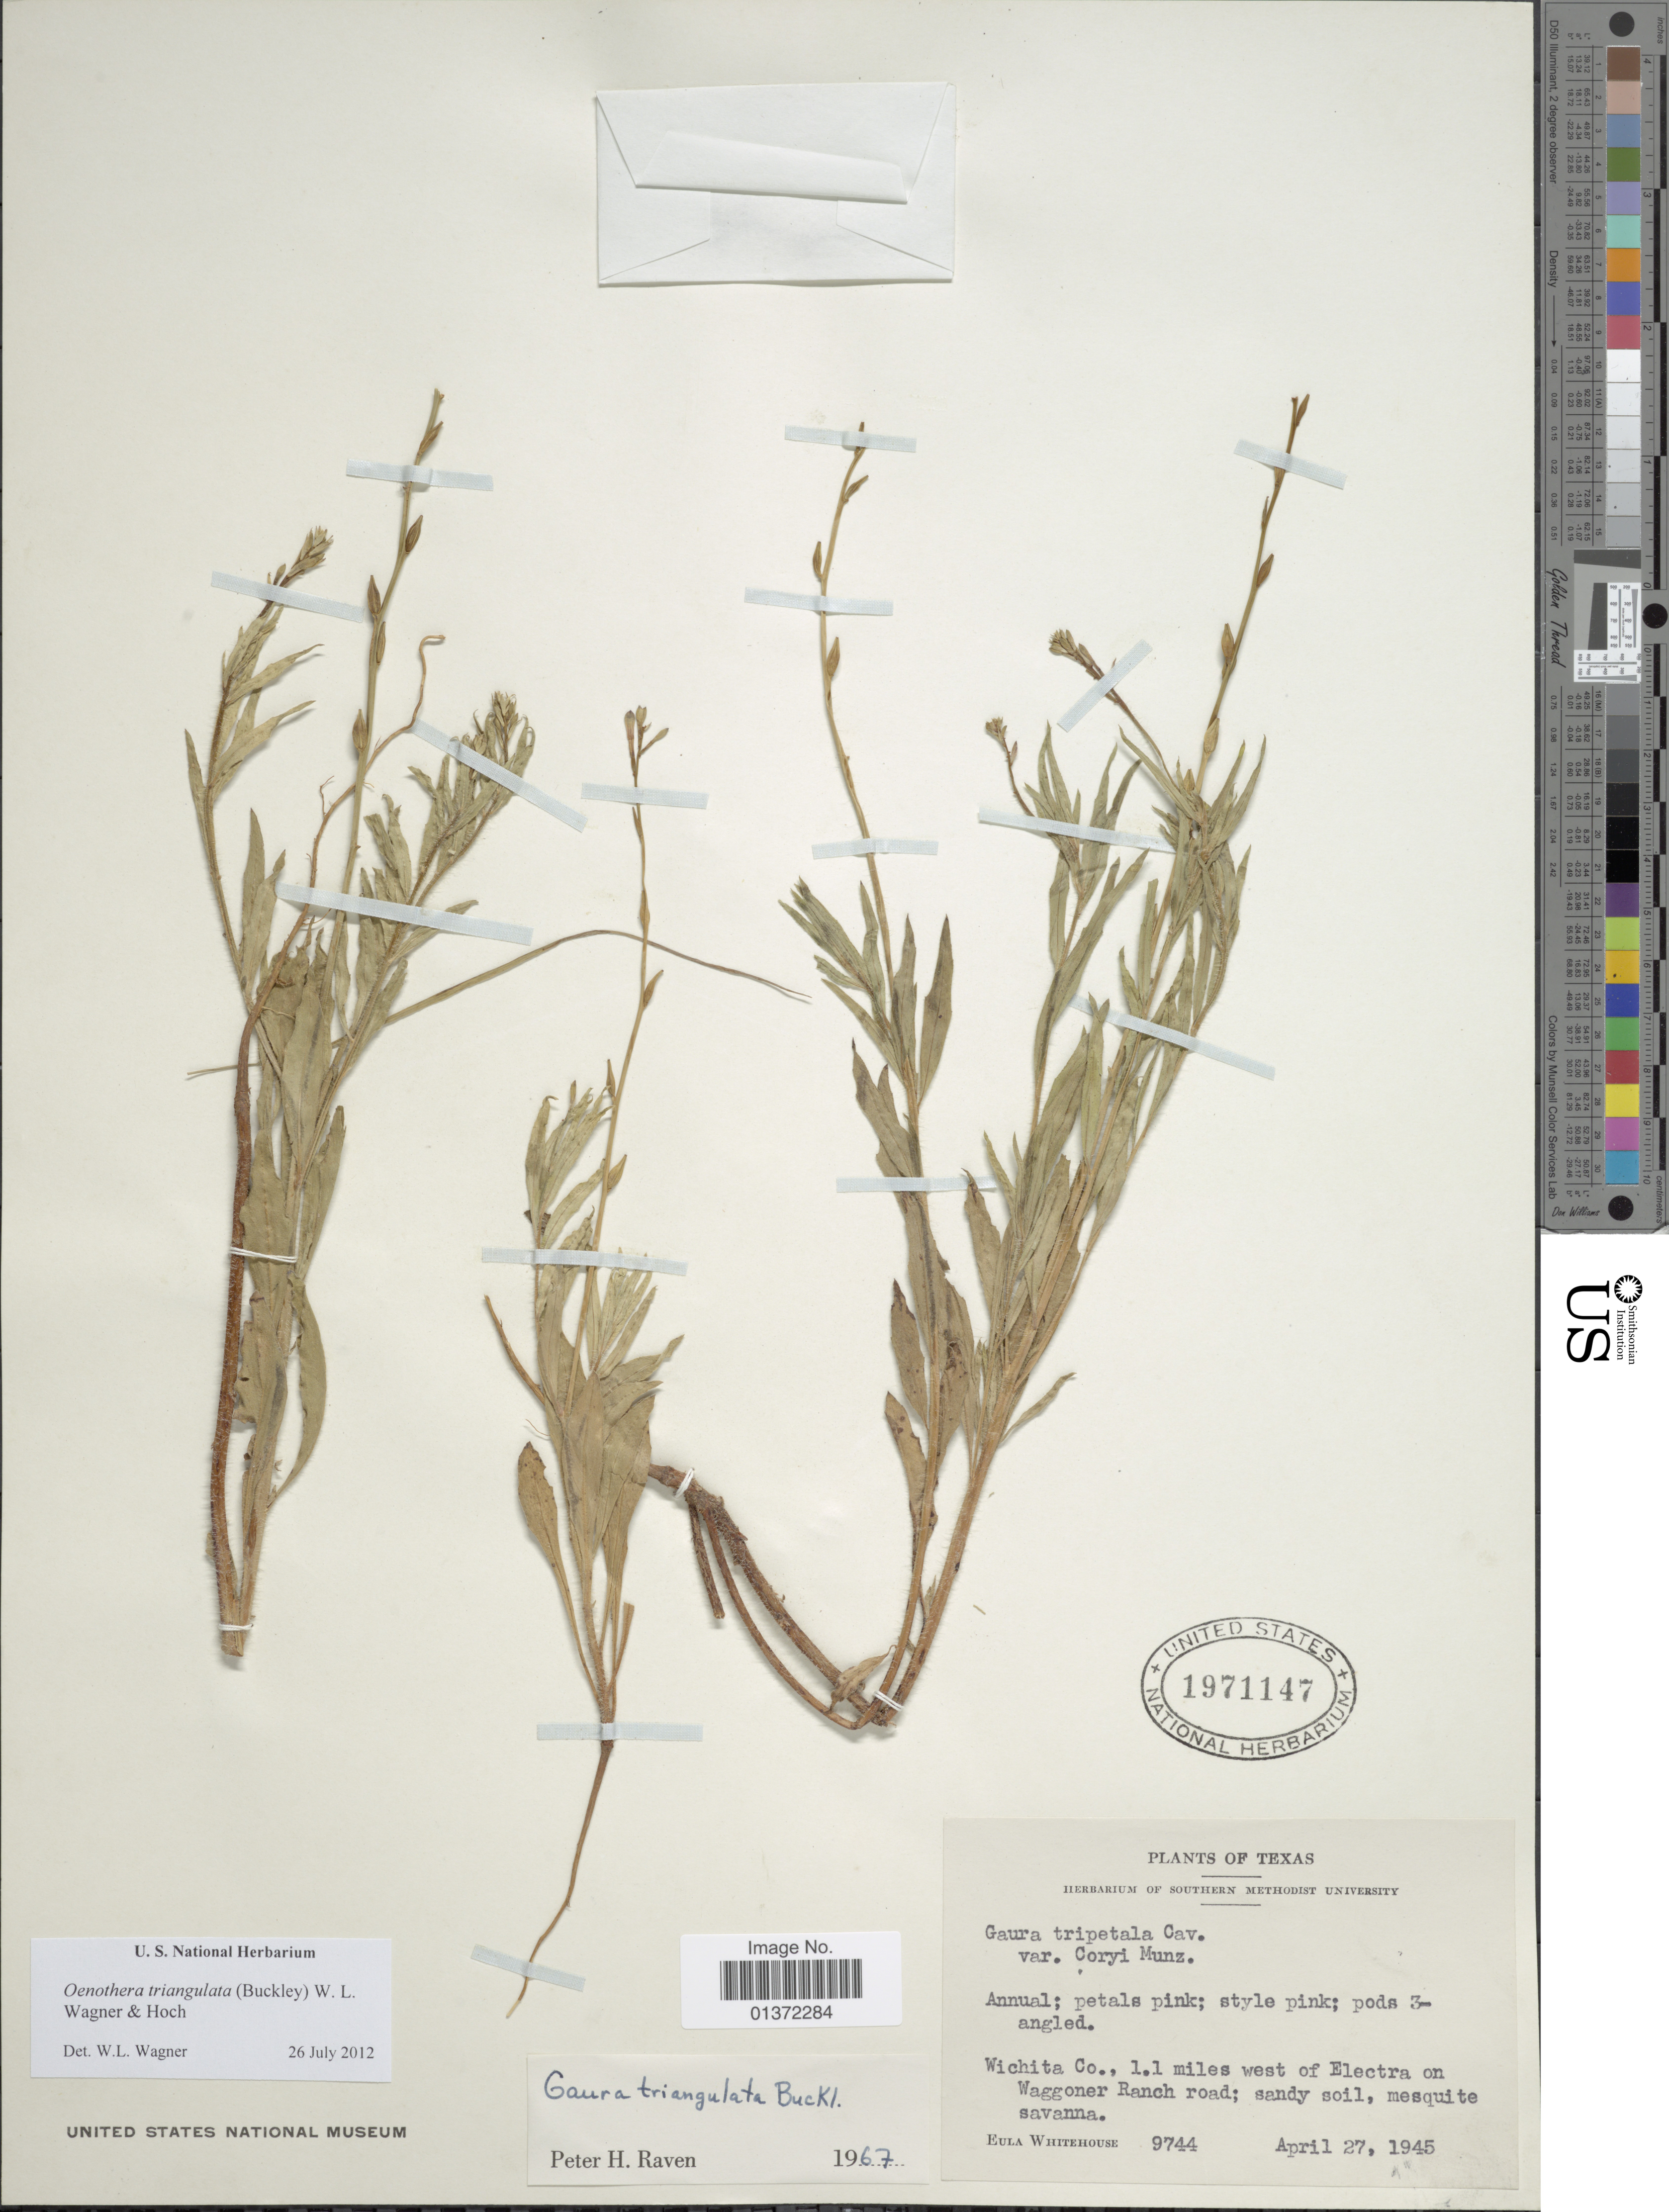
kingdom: Plantae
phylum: Tracheophyta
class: Magnoliopsida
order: Myrtales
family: Onagraceae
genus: Oenothera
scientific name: Oenothera triangulata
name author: (Buckley) W.L. Wagner & Hoch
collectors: E. Whitehouse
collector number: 9744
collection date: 1945-04-27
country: United States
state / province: Texas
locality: Wichita Co., 1.1 miles west of Electra on Waggoner Ranch road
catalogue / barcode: US 1971147